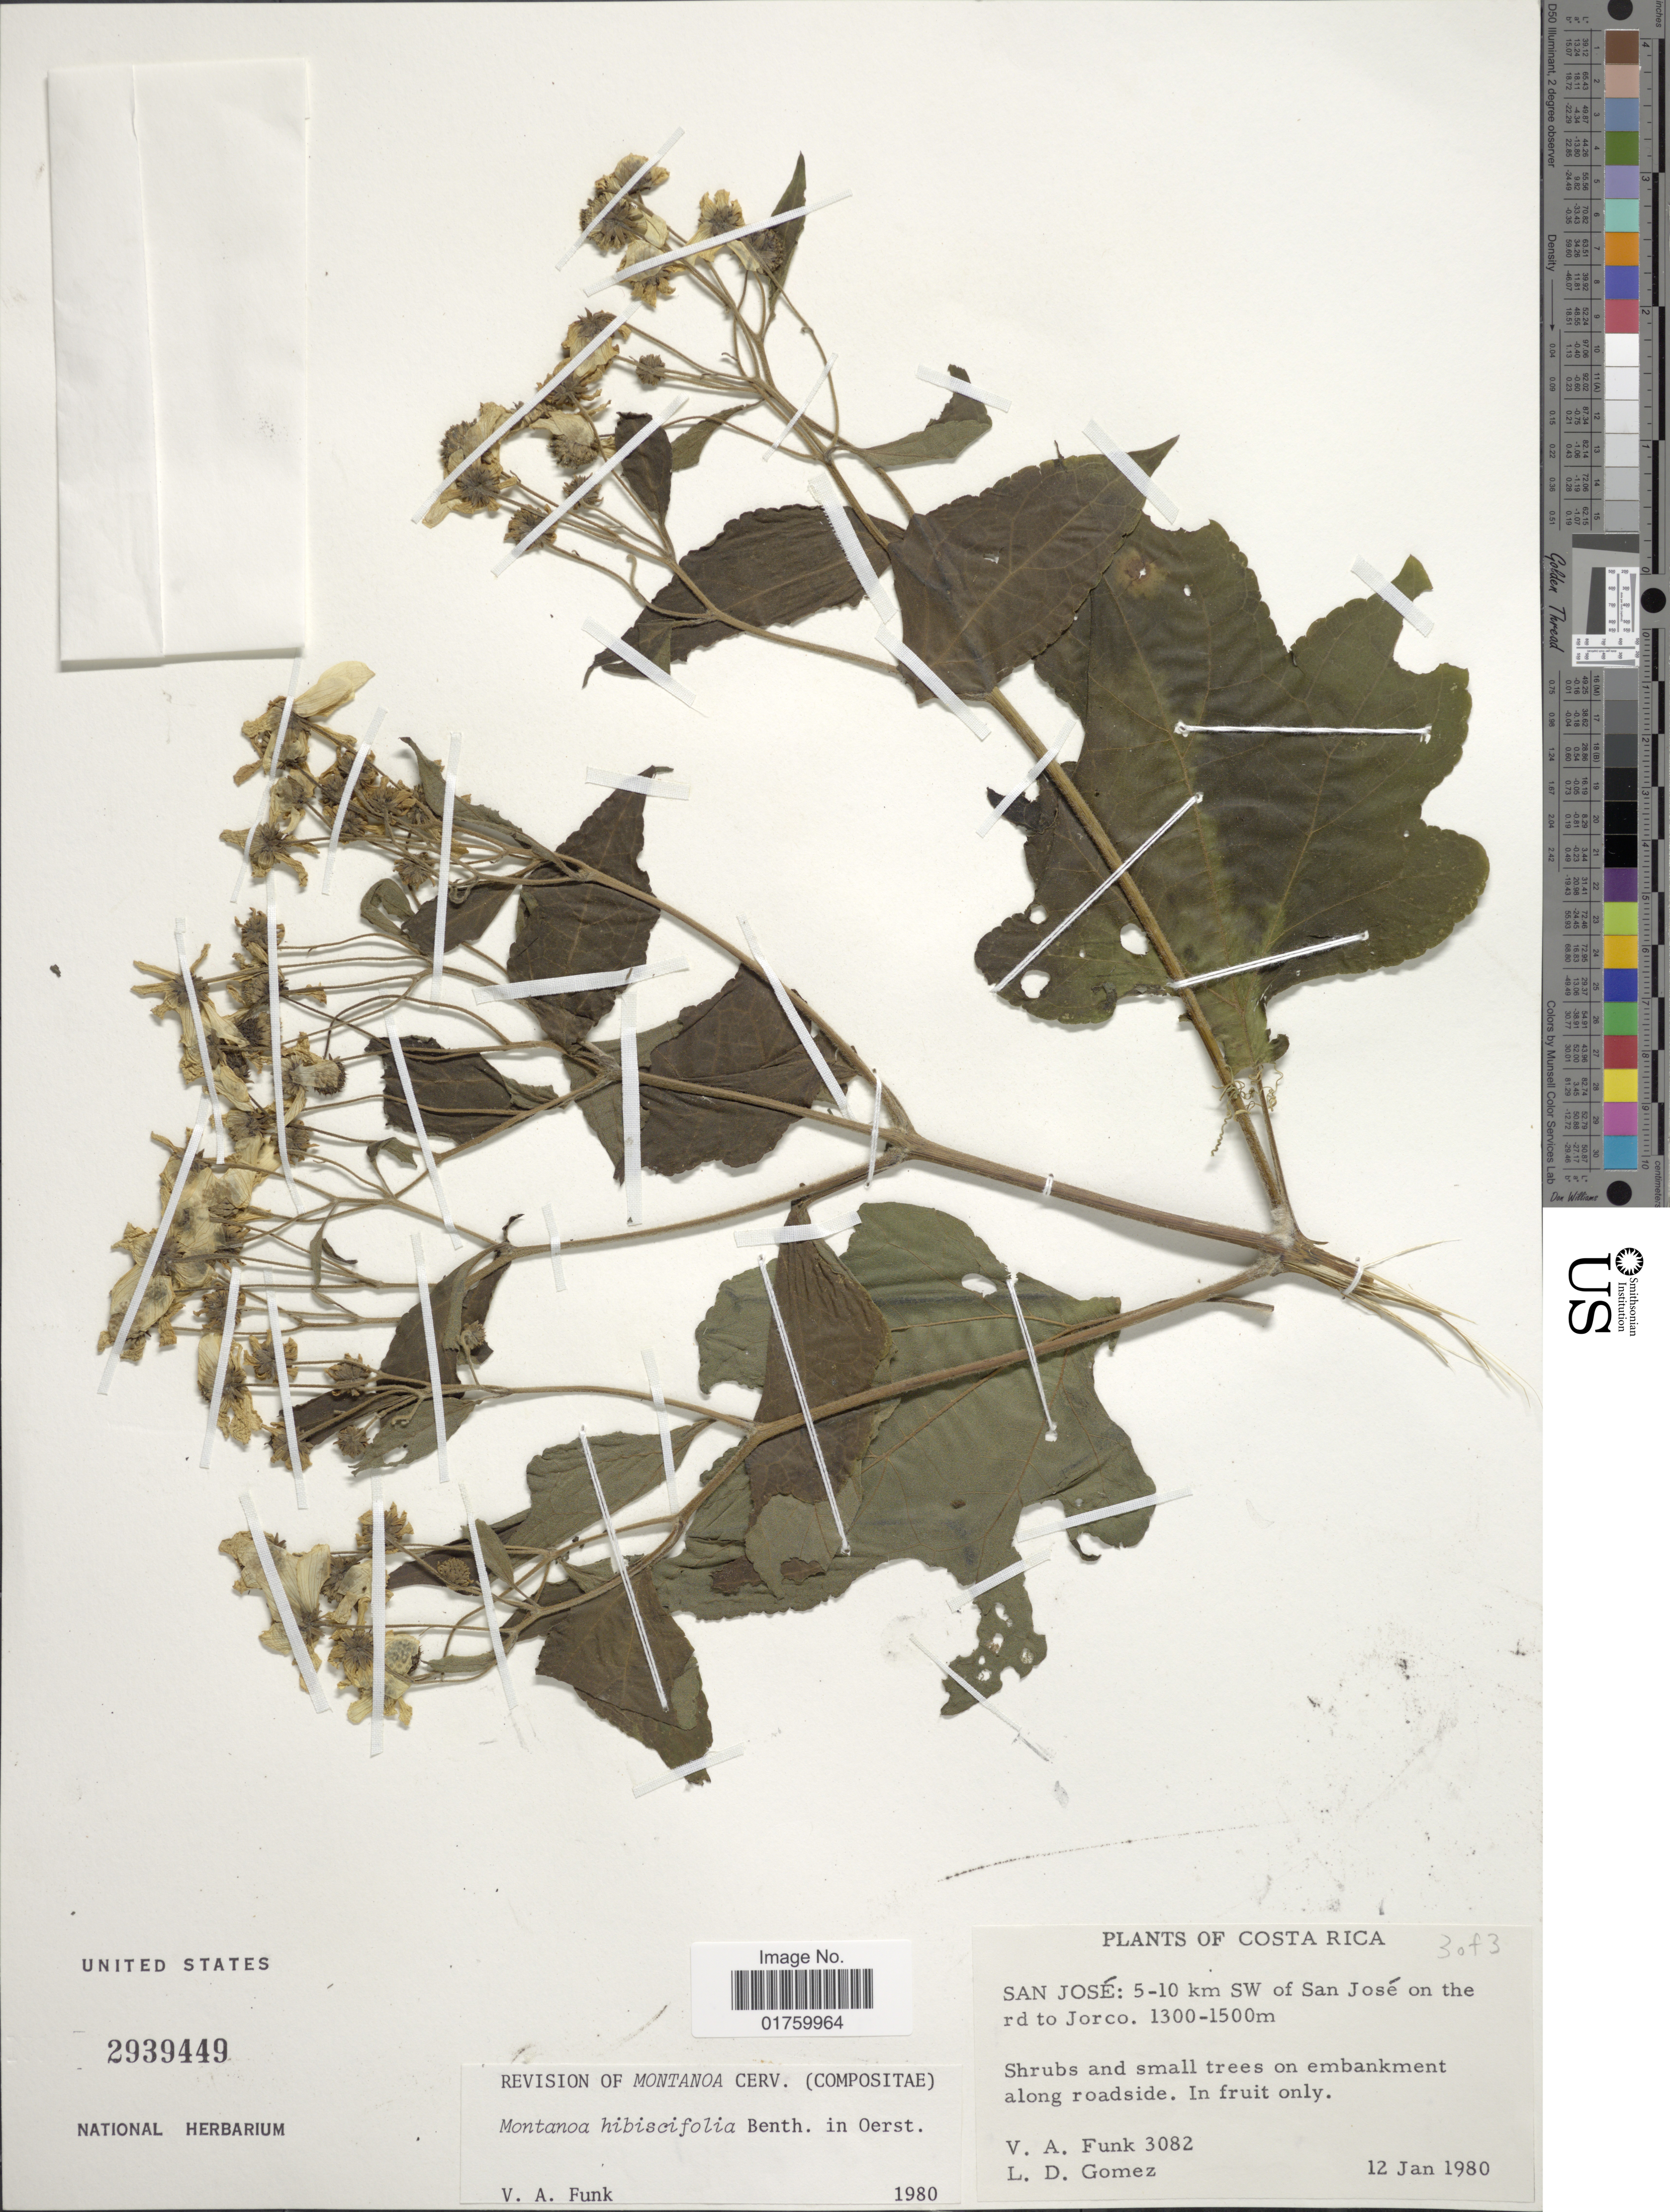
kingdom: Plantae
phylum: Tracheophyta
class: Magnoliopsida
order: Asterales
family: Asteraceae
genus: Montanoa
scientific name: Montanoa hibiscifolia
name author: Benth.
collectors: V. Funk & L. D. Gómez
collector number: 3082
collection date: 1980-01-12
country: Costa Rica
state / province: San José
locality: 5-10 km SW of San Jose on the rd to Jorco, shrubs and small trees on embankment along roadside.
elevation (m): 1300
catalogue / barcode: US 2939449